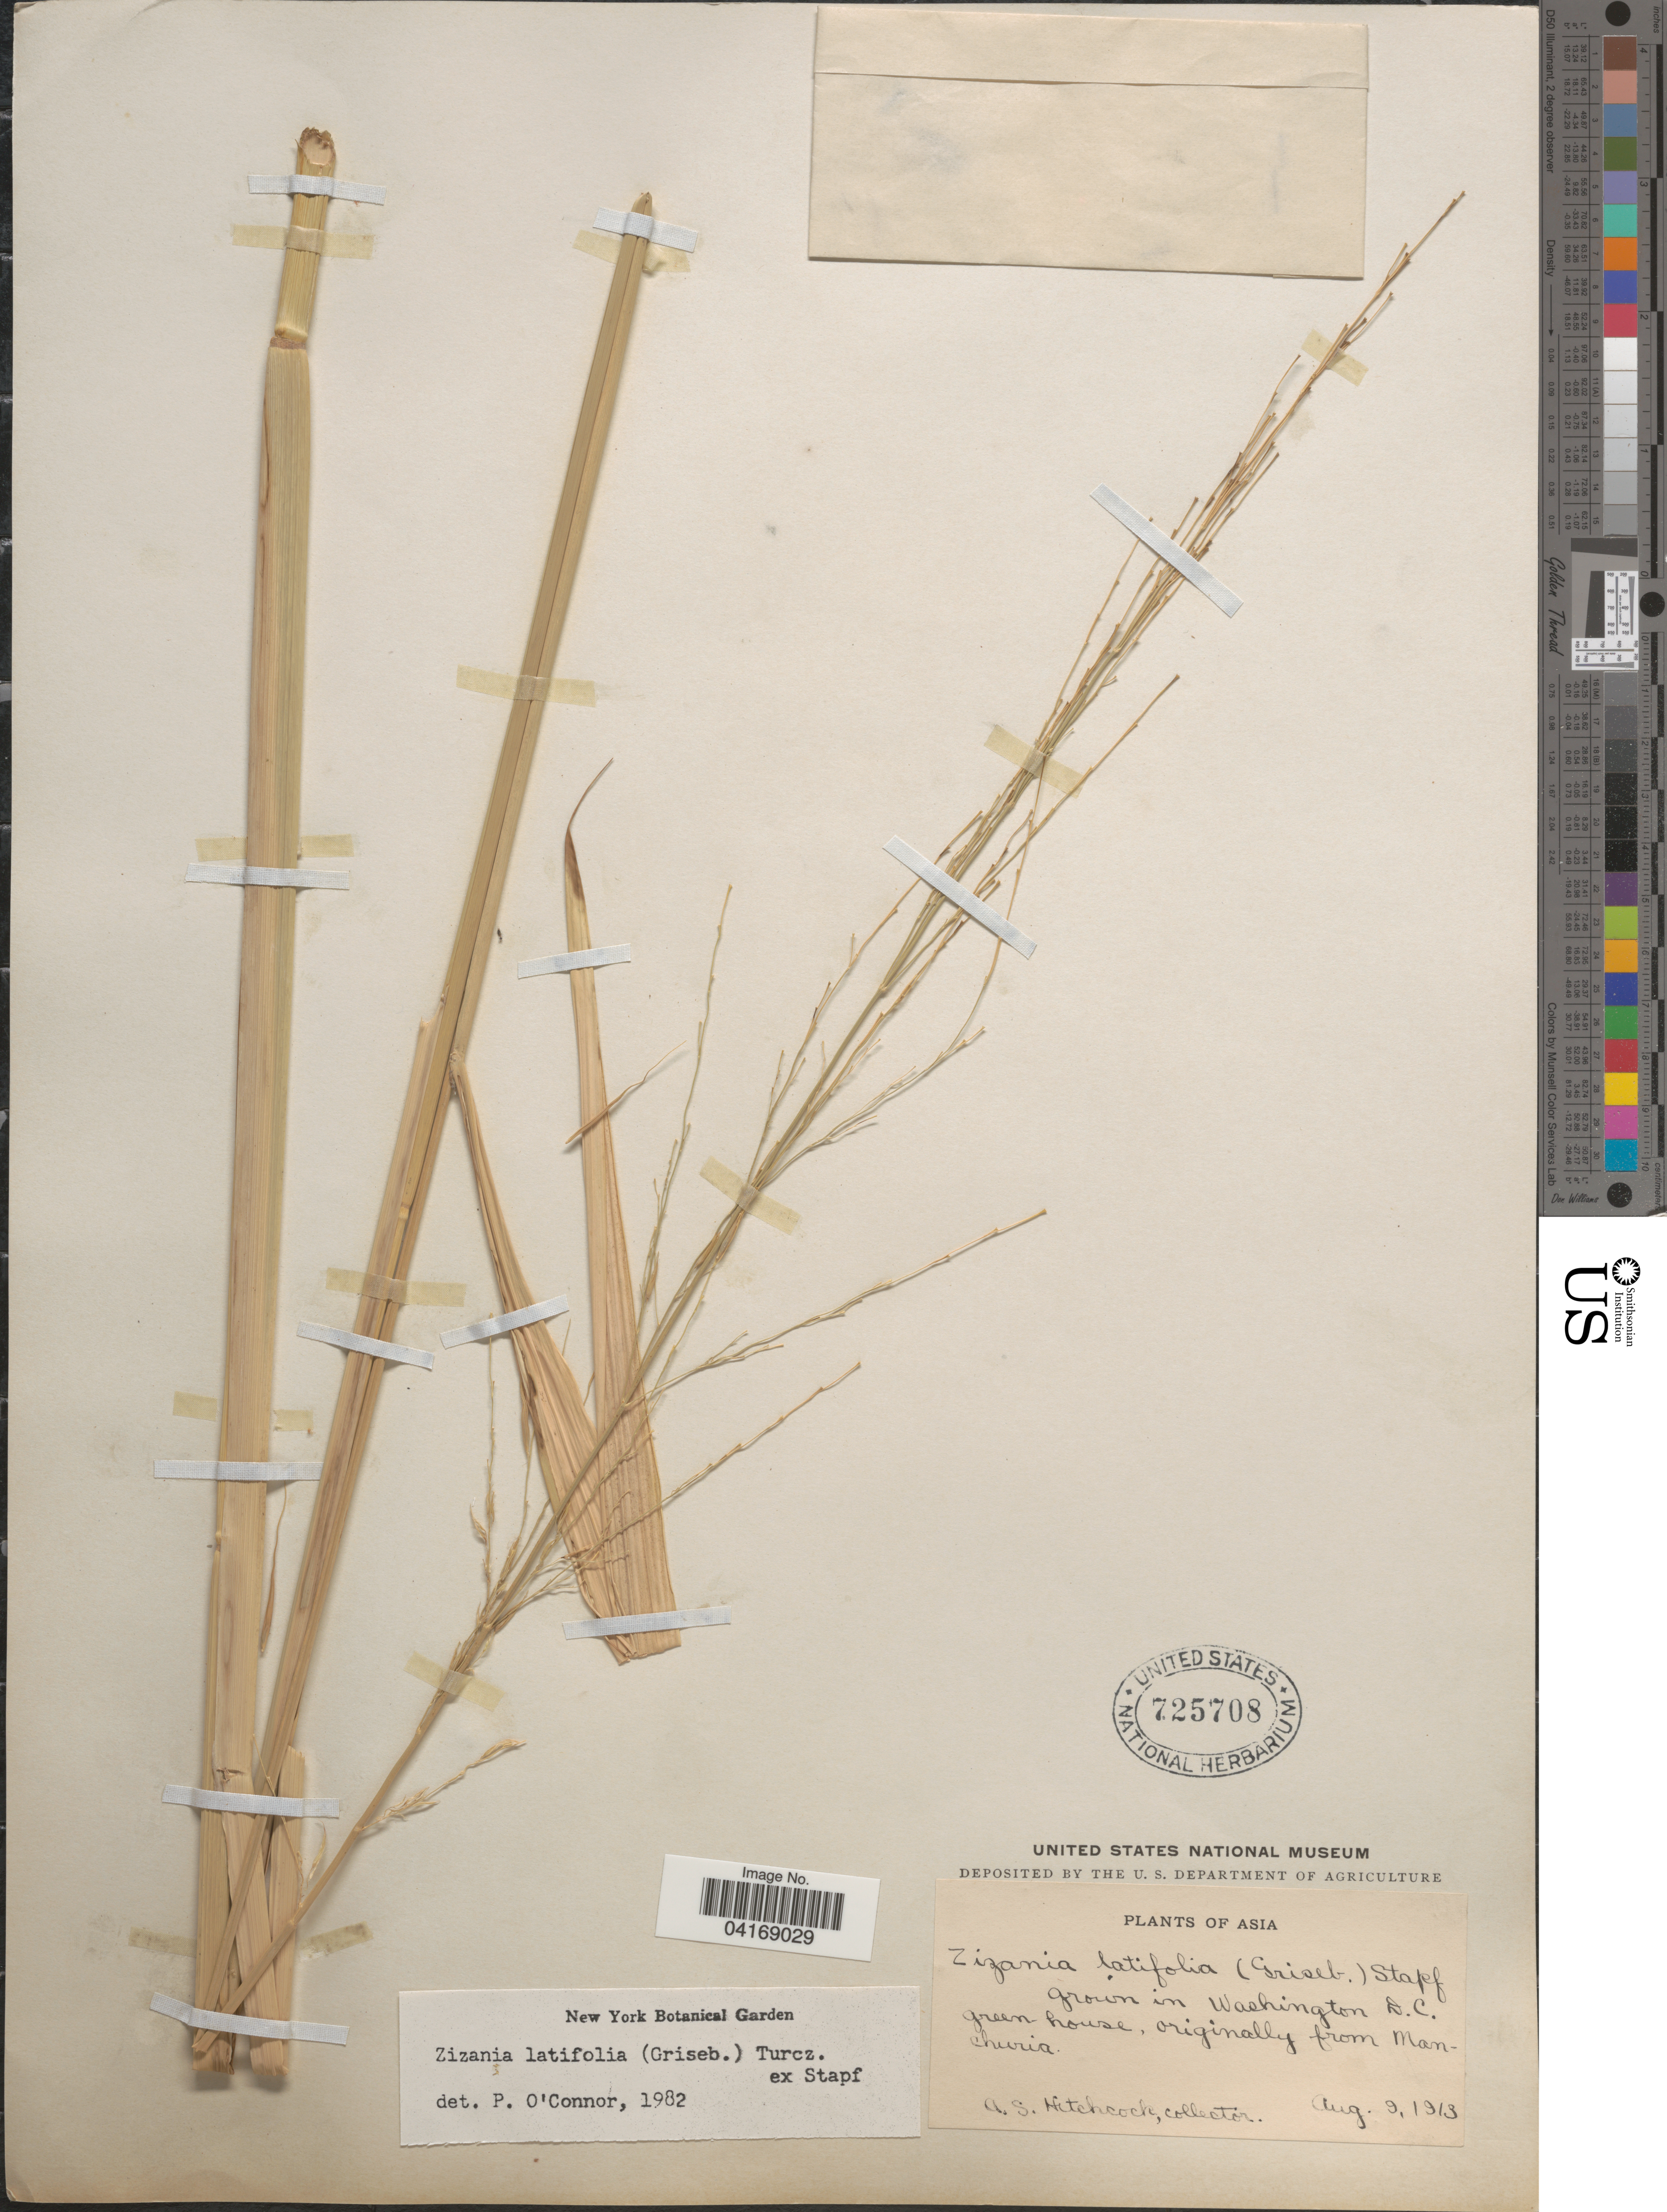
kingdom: Plantae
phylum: Tracheophyta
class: Liliopsida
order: Poales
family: Poaceae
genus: Zizania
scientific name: Zizania latifolia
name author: (Griseb.) Stapf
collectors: A. S. Hitchcock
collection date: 1913-08-09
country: United States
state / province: District of Columbia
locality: In Washington D.C. greenhouse.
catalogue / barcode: US 725708